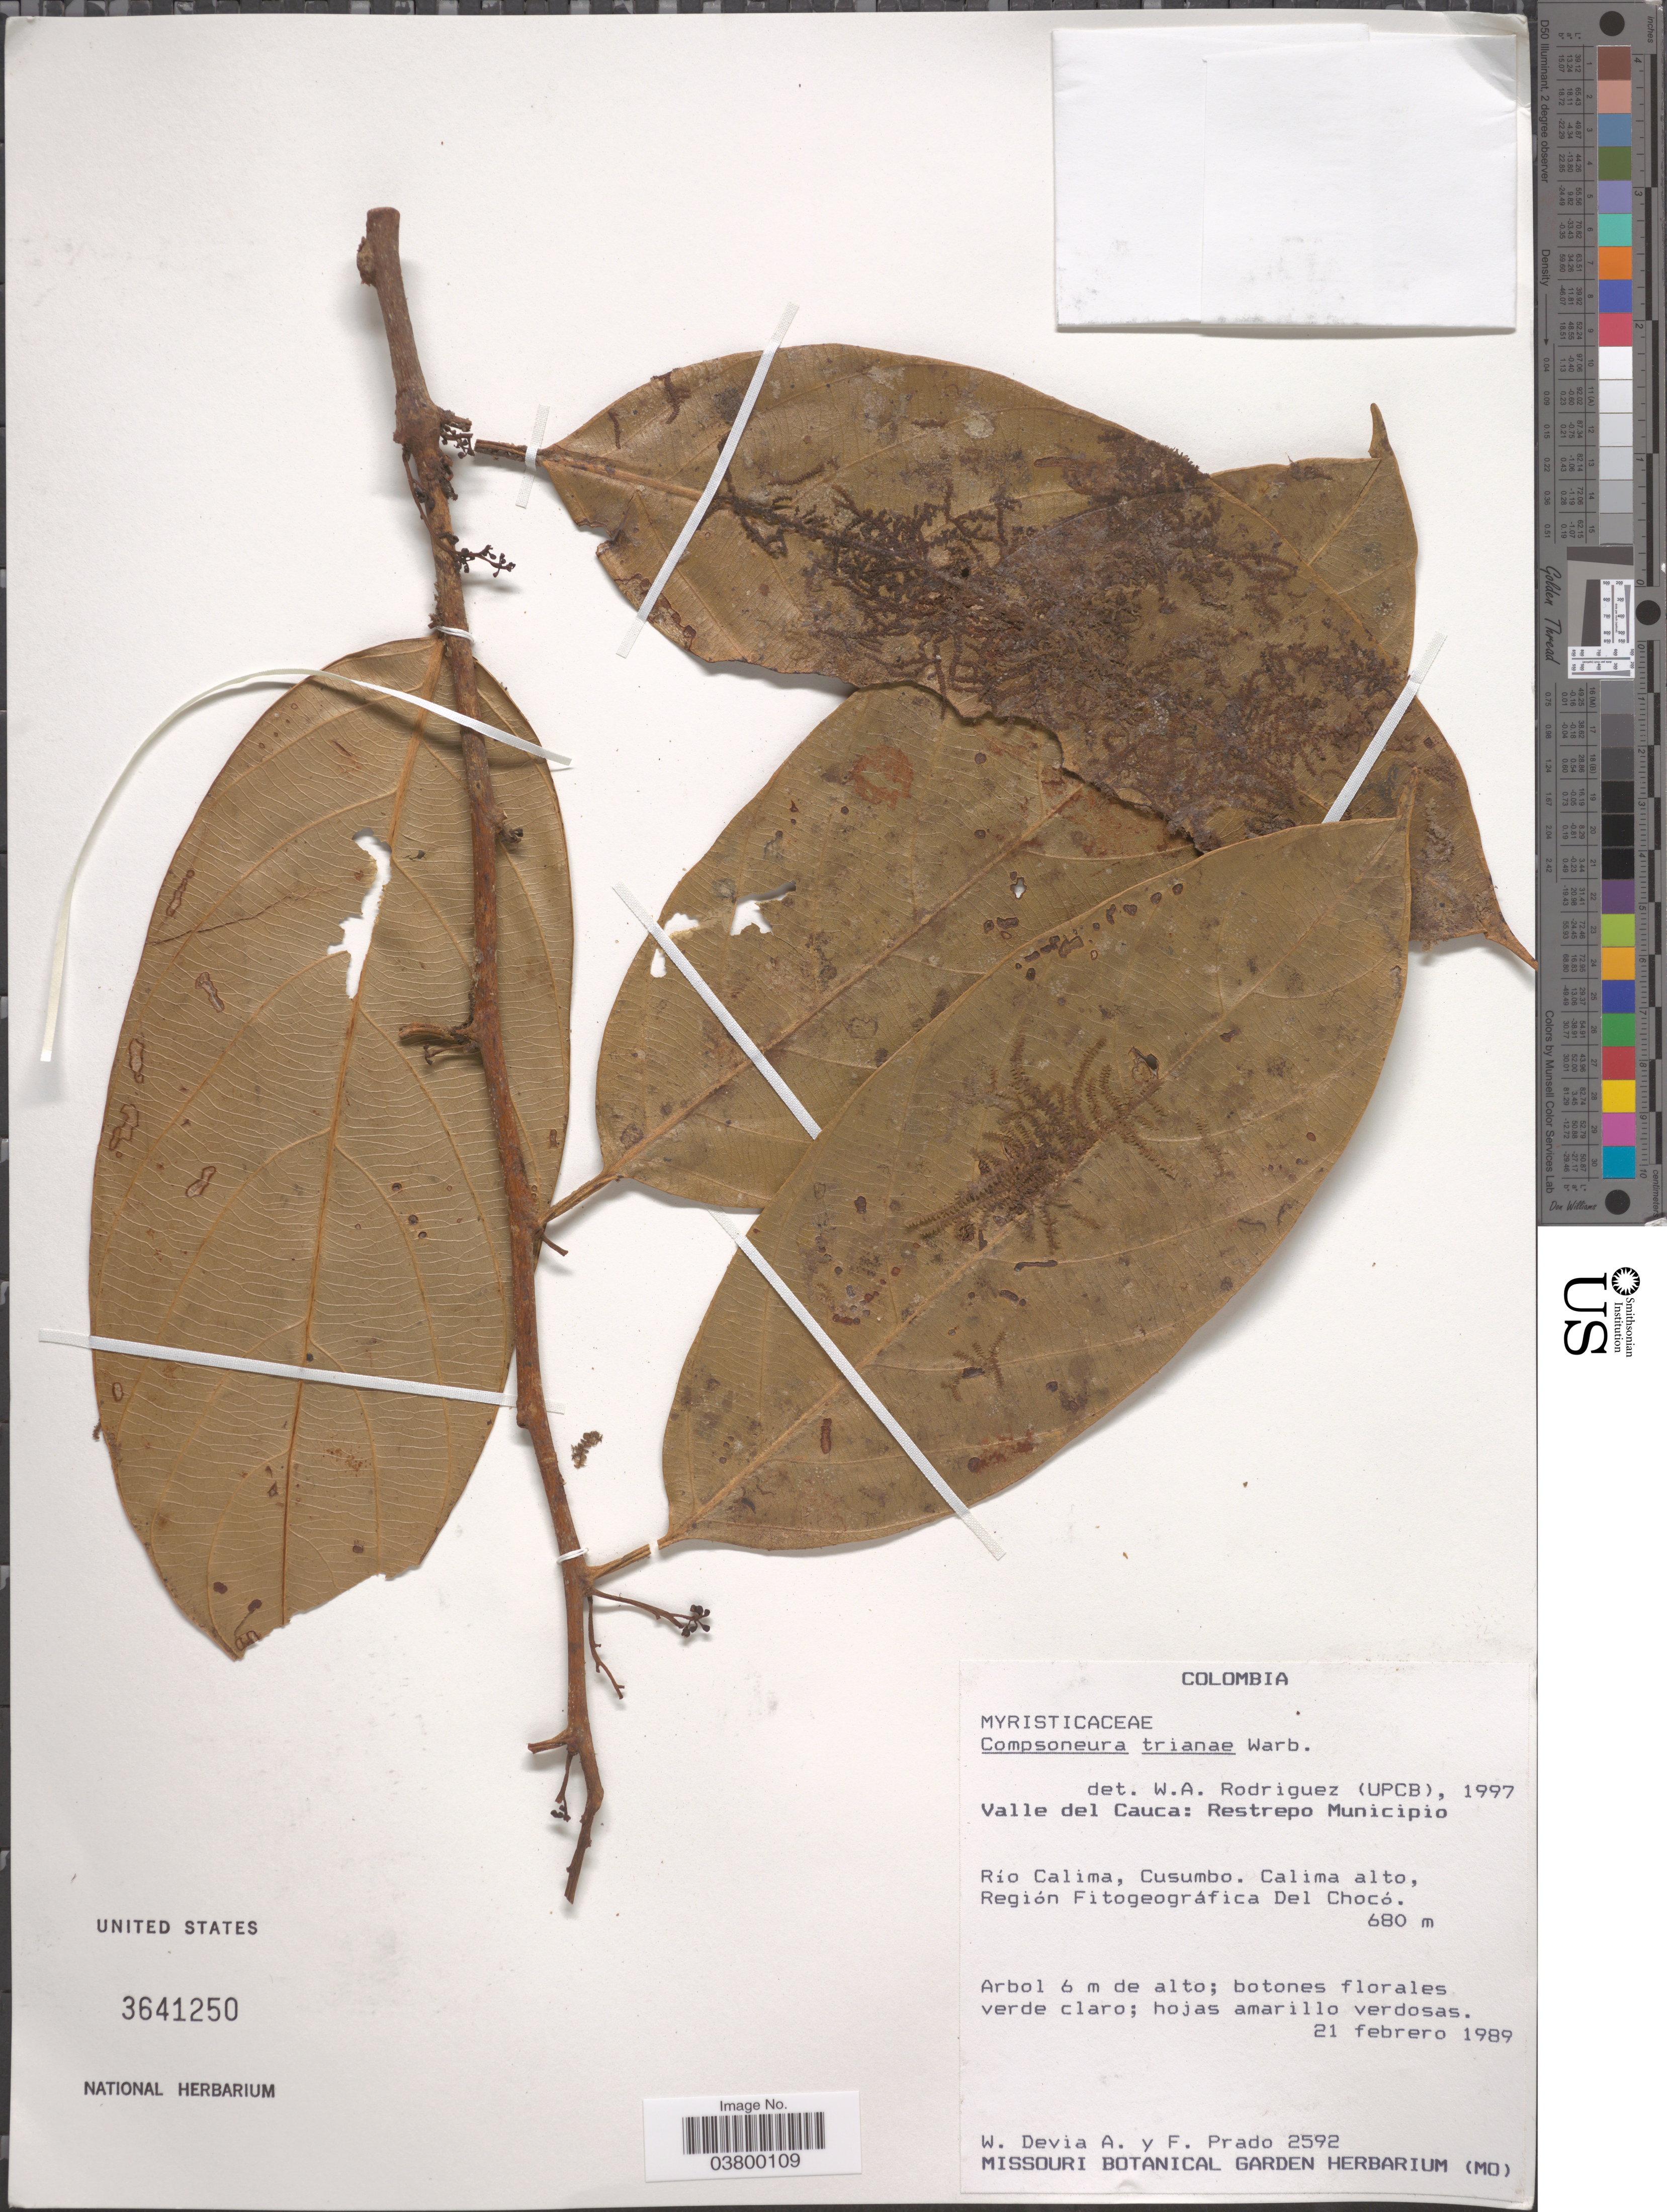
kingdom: Plantae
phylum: Tracheophyta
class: Magnoliopsida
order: Magnoliales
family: Myristicaceae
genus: Compsoneura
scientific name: Compsoneura trianae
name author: Warb.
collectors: W. Devia A. & F. Prado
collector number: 2592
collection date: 1989-02-21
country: Colombia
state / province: Chocó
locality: Río Calima, Cusumbo. Calima alto, Región Fitogeográfica Del Chocó.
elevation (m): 680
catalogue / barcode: US 3641250